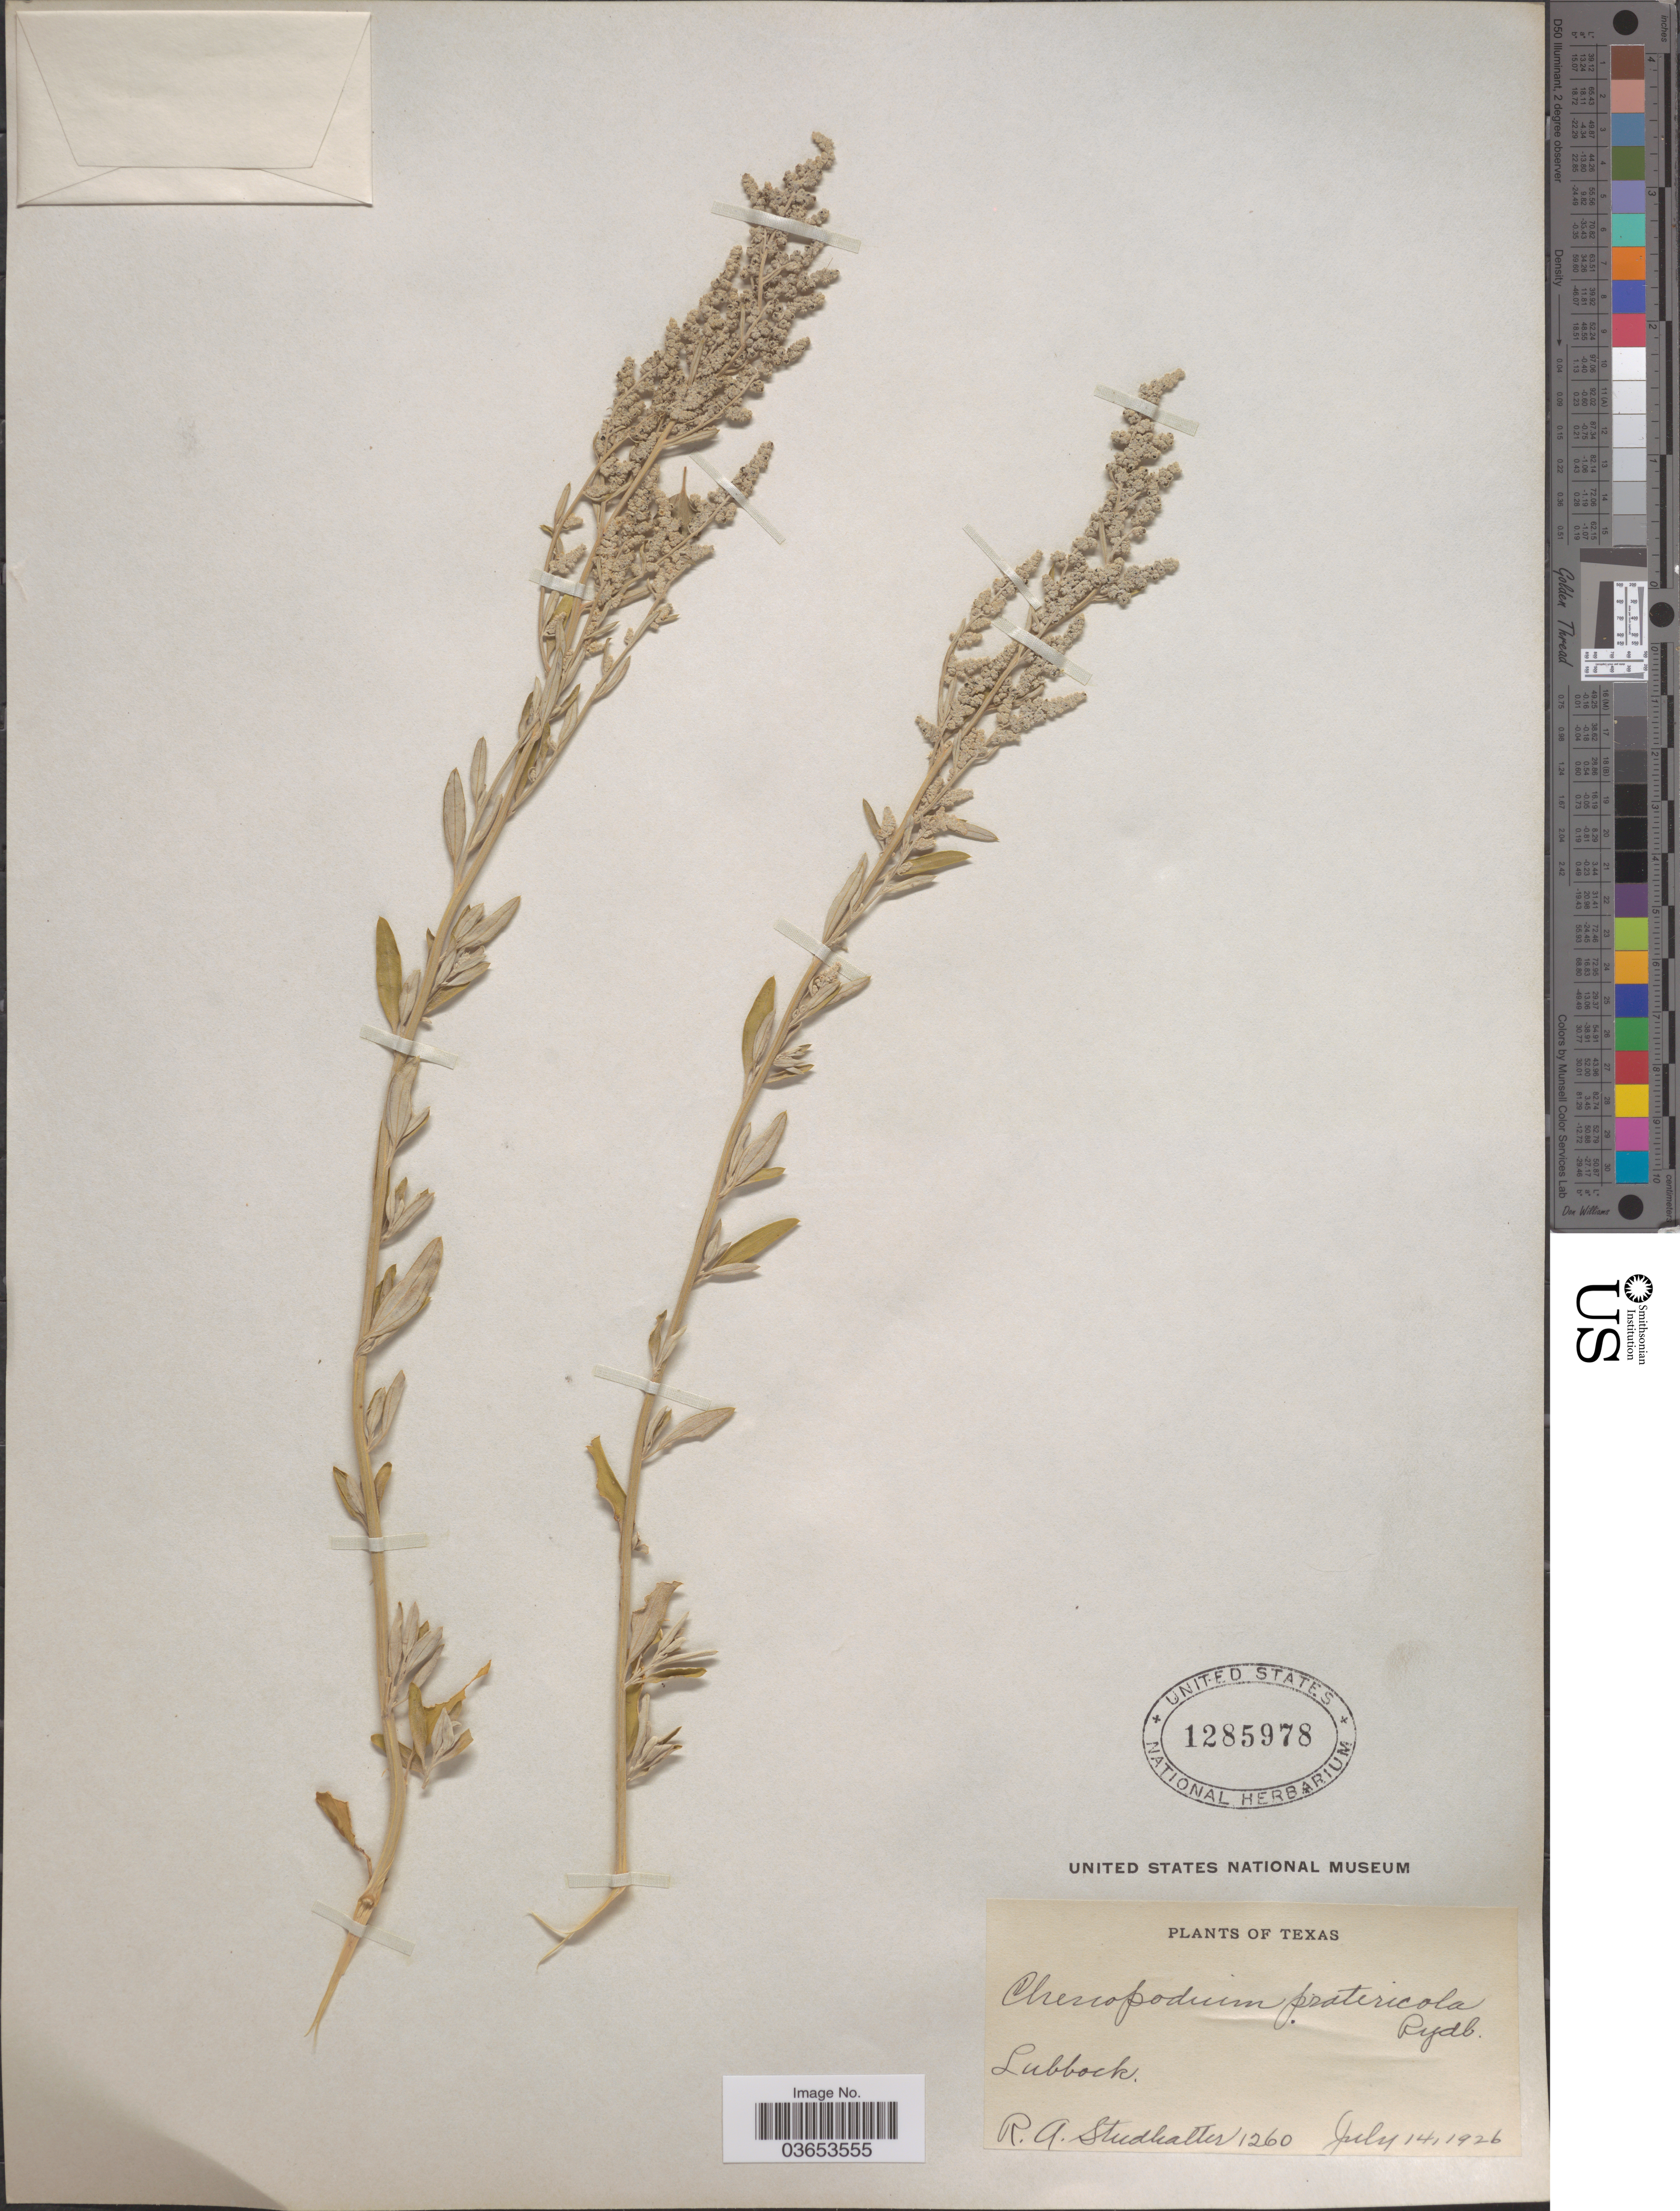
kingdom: Plantae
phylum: Tracheophyta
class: Magnoliopsida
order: Caryophyllales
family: Amaranthaceae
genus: Chenopodium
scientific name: Chenopodium leptophyllum var. leptophylloides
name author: (Murr) Thell. & Aellen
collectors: R. Studhalter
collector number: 1260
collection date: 1926-07-14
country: United States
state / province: Texas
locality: Lubbock.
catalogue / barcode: US 1285978